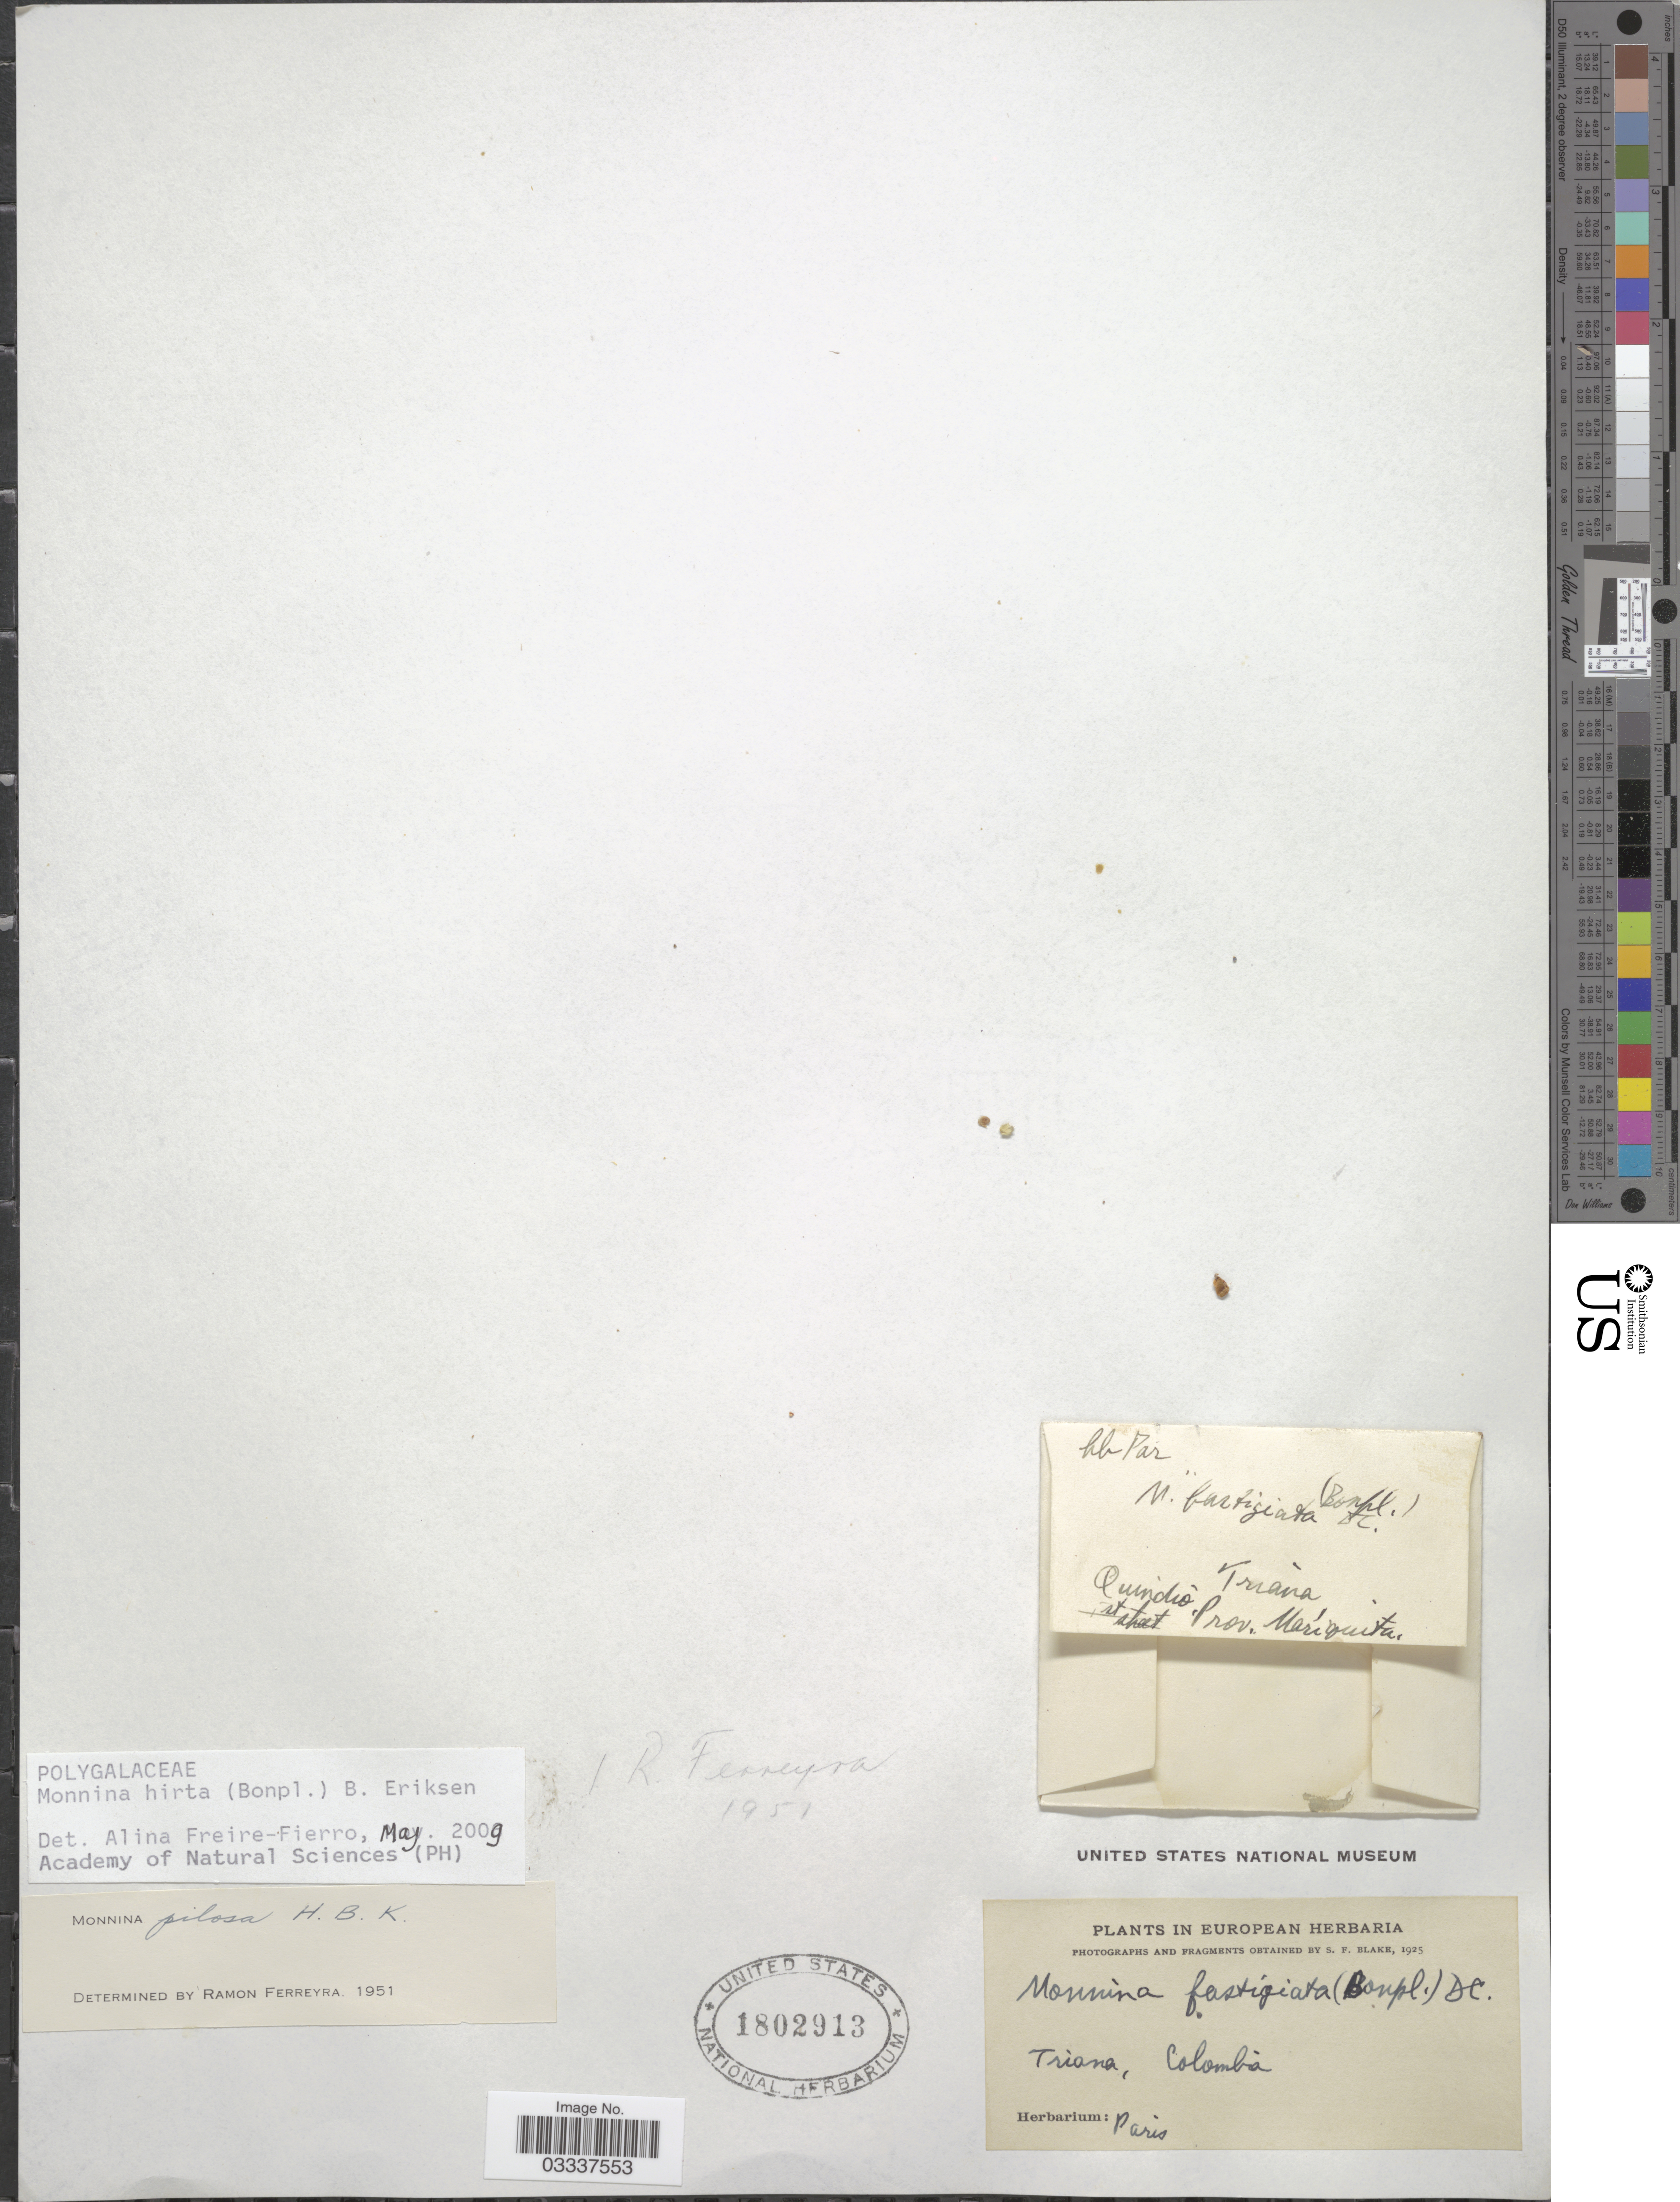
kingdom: Plantae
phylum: Tracheophyta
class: Magnoliopsida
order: Fabales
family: Polygalaceae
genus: Monnina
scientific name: Monnina hirta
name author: (Bonpl.) B. Eriksen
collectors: Triana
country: Colombia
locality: Quindio, Prov. Maríquita.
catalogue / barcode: US 1802913